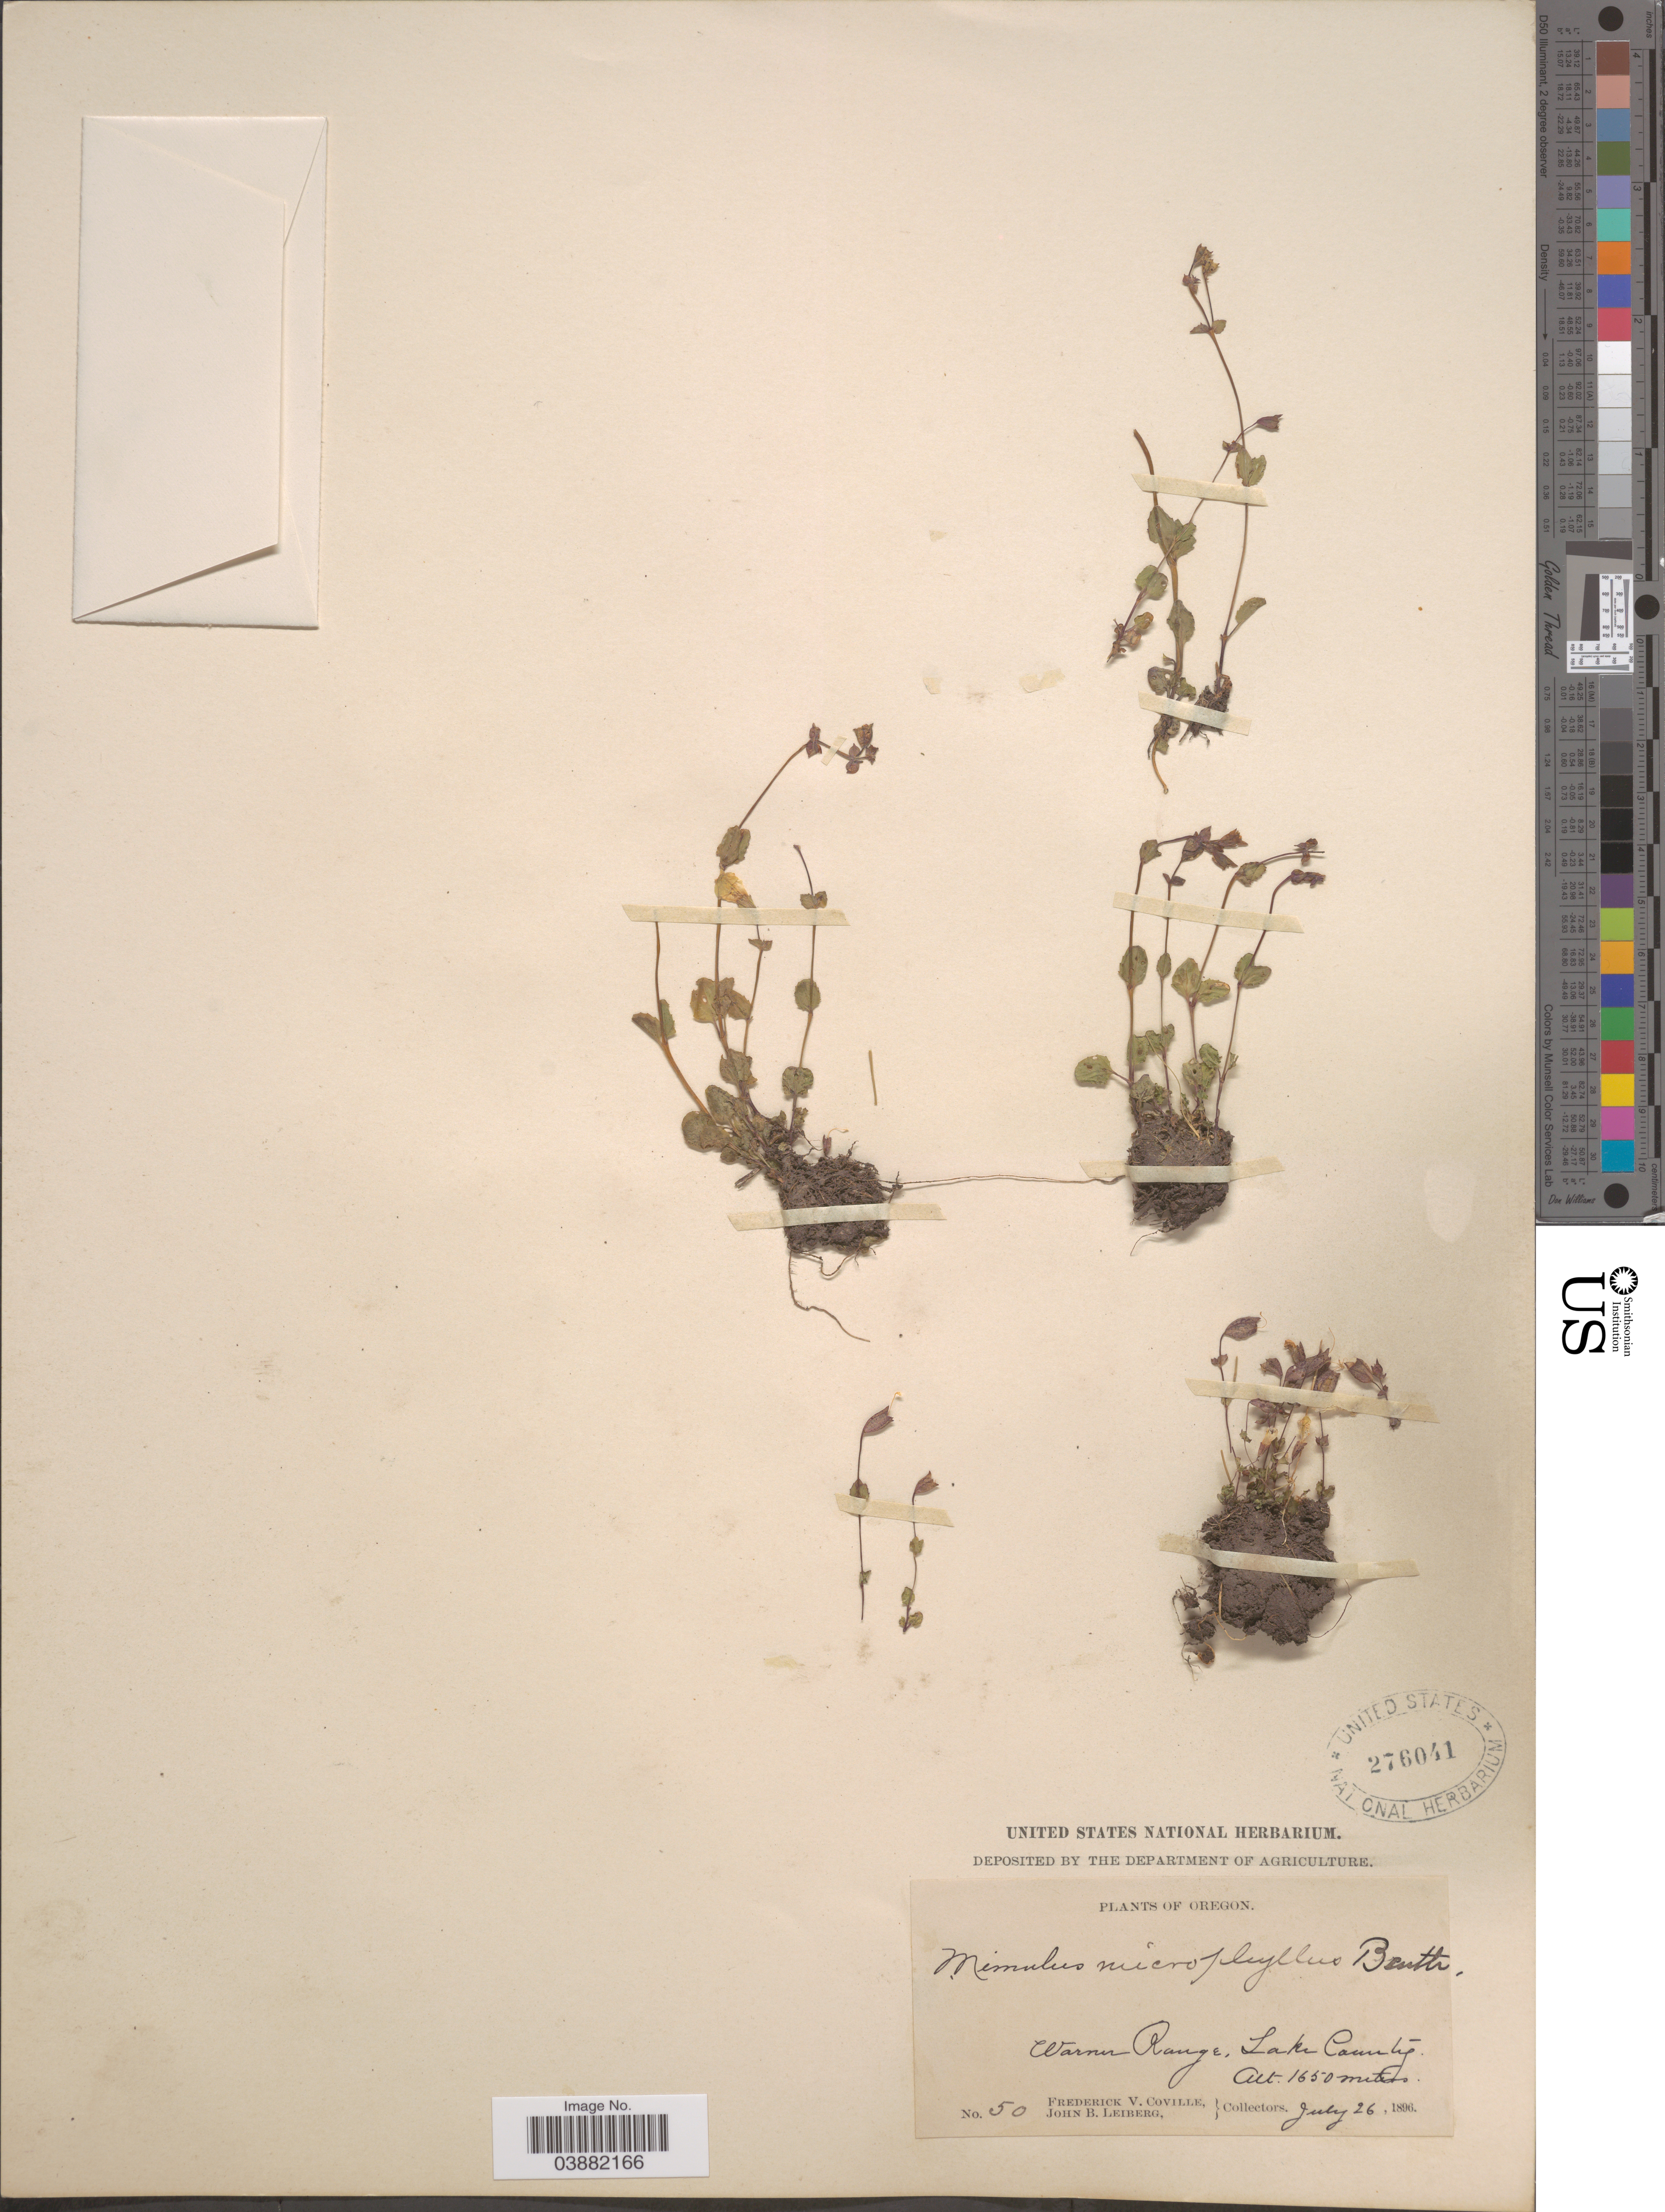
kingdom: Plantae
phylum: Tracheophyta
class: Magnoliopsida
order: Lamiales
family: Phrymaceae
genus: Mimulus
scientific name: Mimulus microphyllus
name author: Benth.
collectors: F. V. Coville & J. B. Leiberg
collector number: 50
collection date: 1896-07-26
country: United States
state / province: Oregon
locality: Warner Range, Lake County.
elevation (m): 1650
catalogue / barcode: US 276041